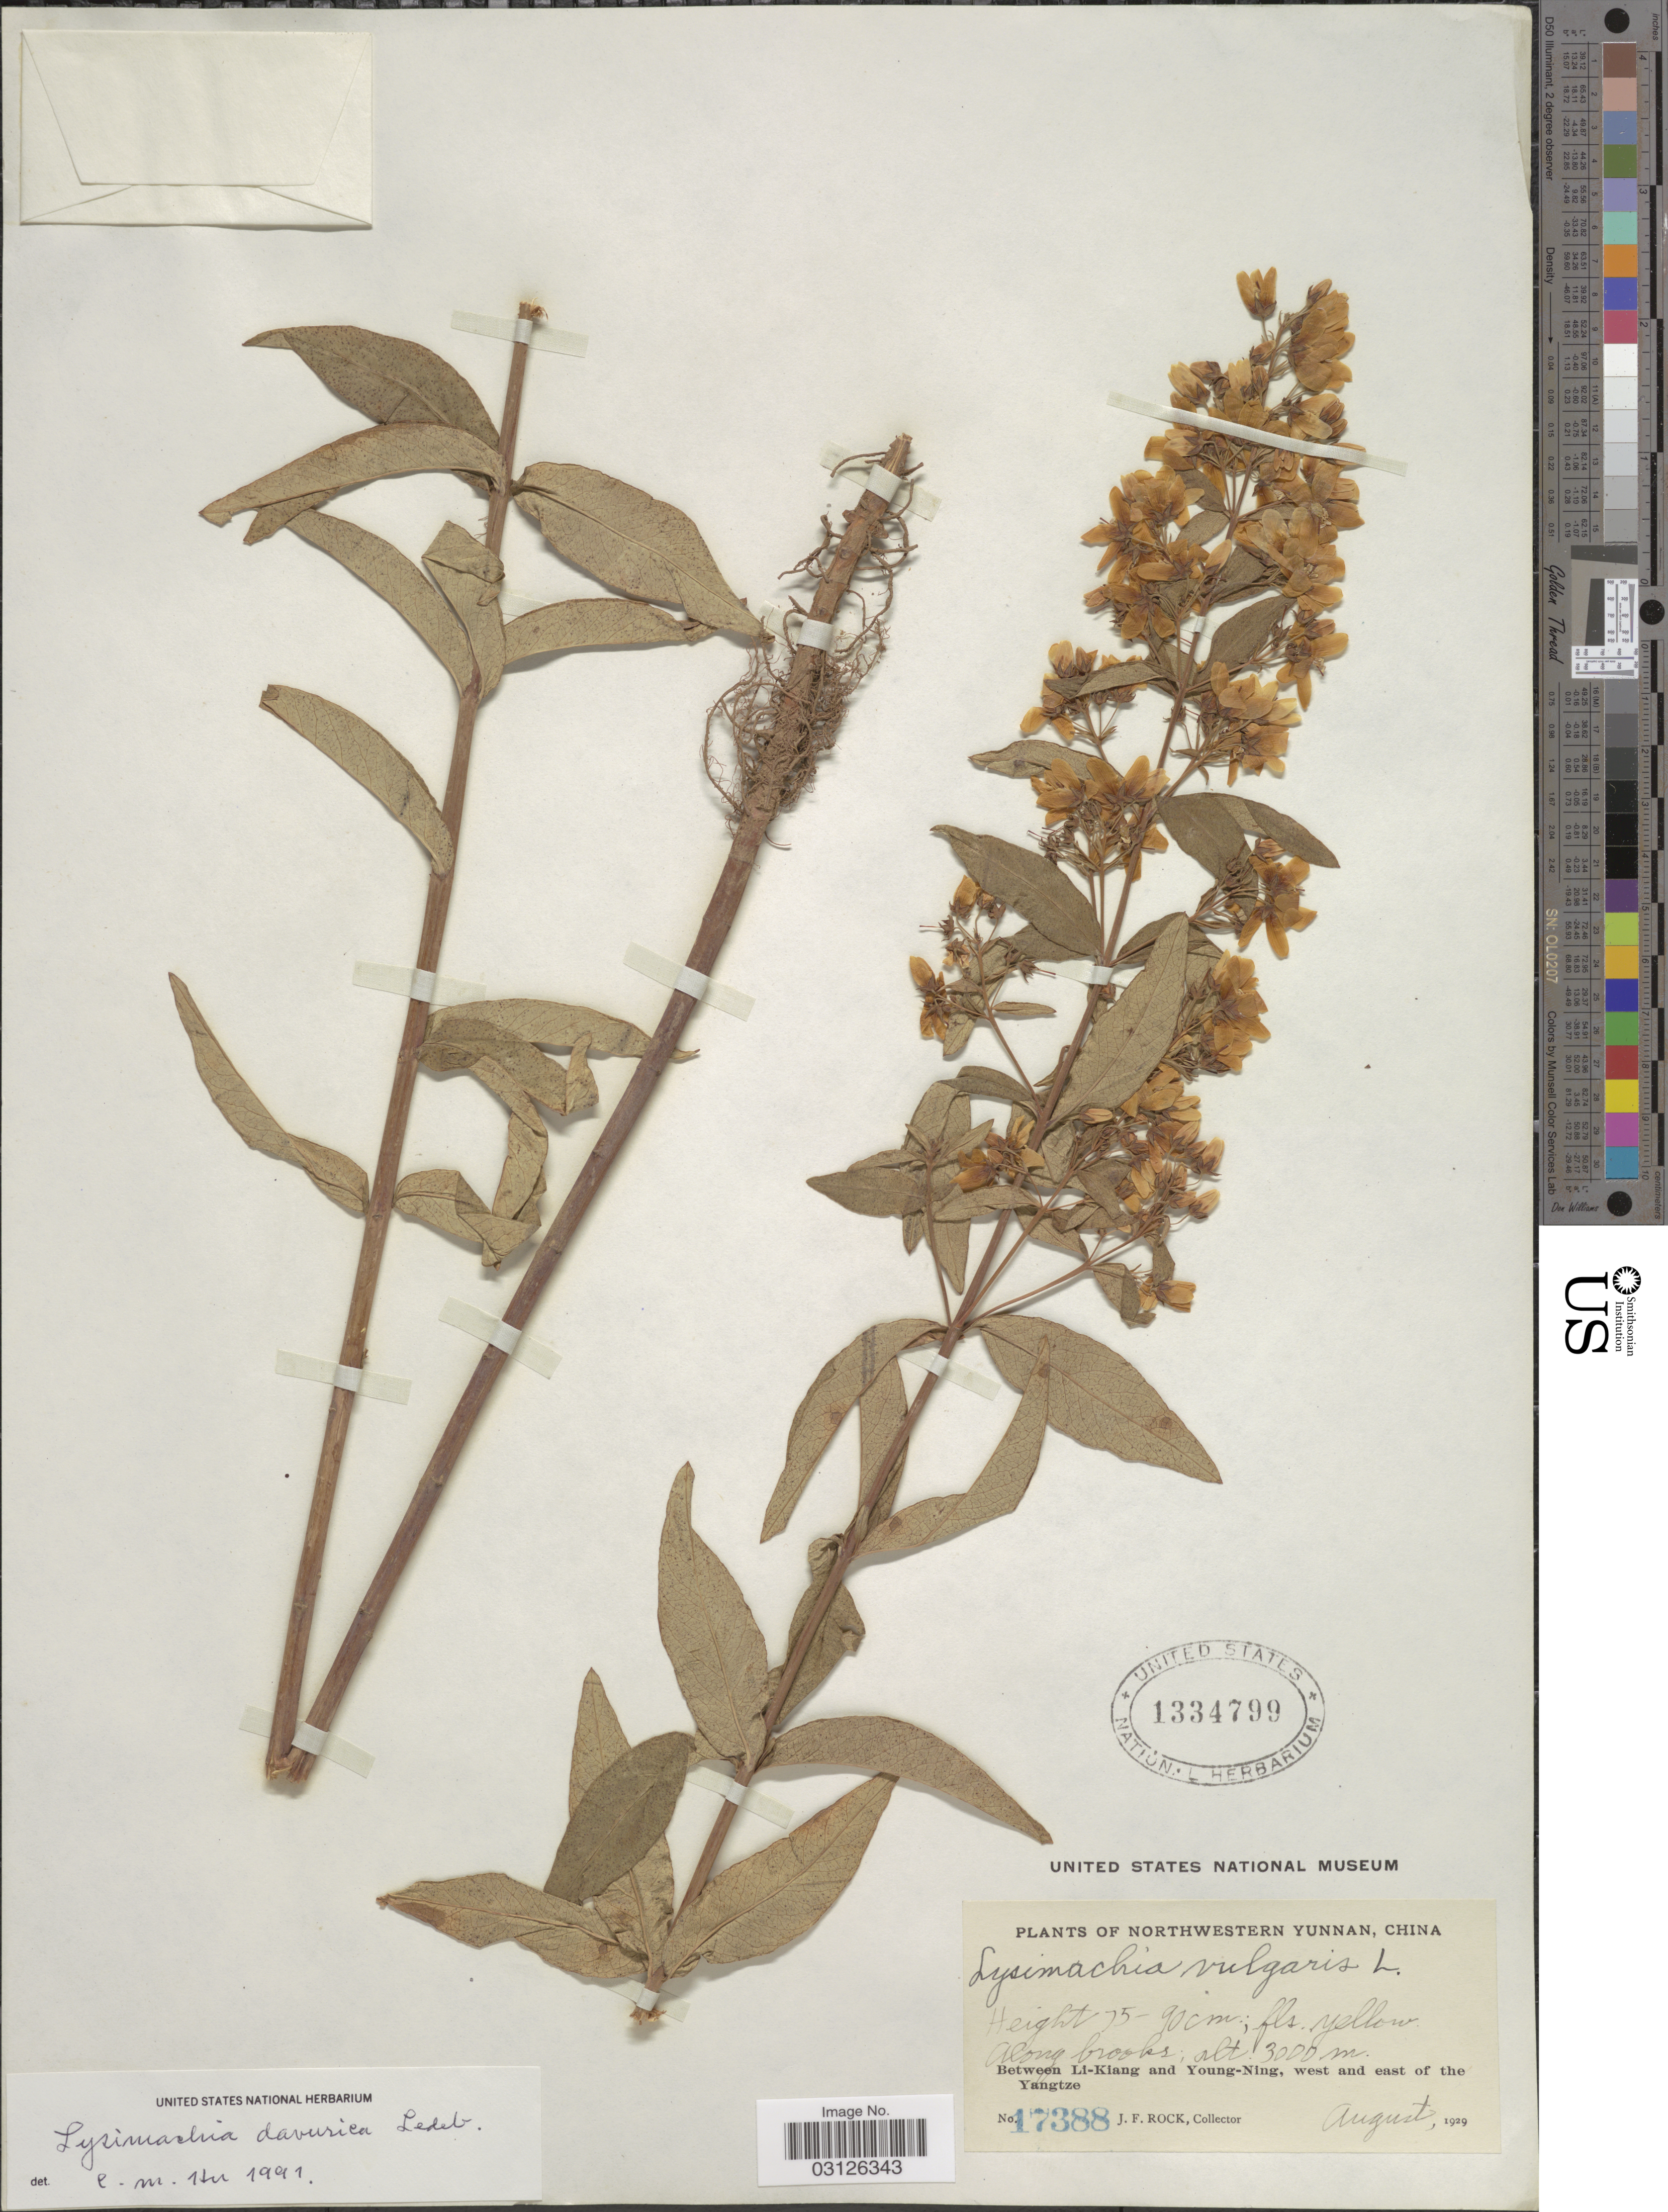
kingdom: Plantae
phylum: Tracheophyta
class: Magnoliopsida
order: Ericales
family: Primulaceae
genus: Lysimachia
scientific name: Lysimachia davurica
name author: Ledeb.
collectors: J. Rock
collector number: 17388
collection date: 1929-08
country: China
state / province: Yunnan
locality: Northwestern Yunnan. Between Likang and Young-Ning, west and east of the Yangtze.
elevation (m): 3000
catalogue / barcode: US 1334799